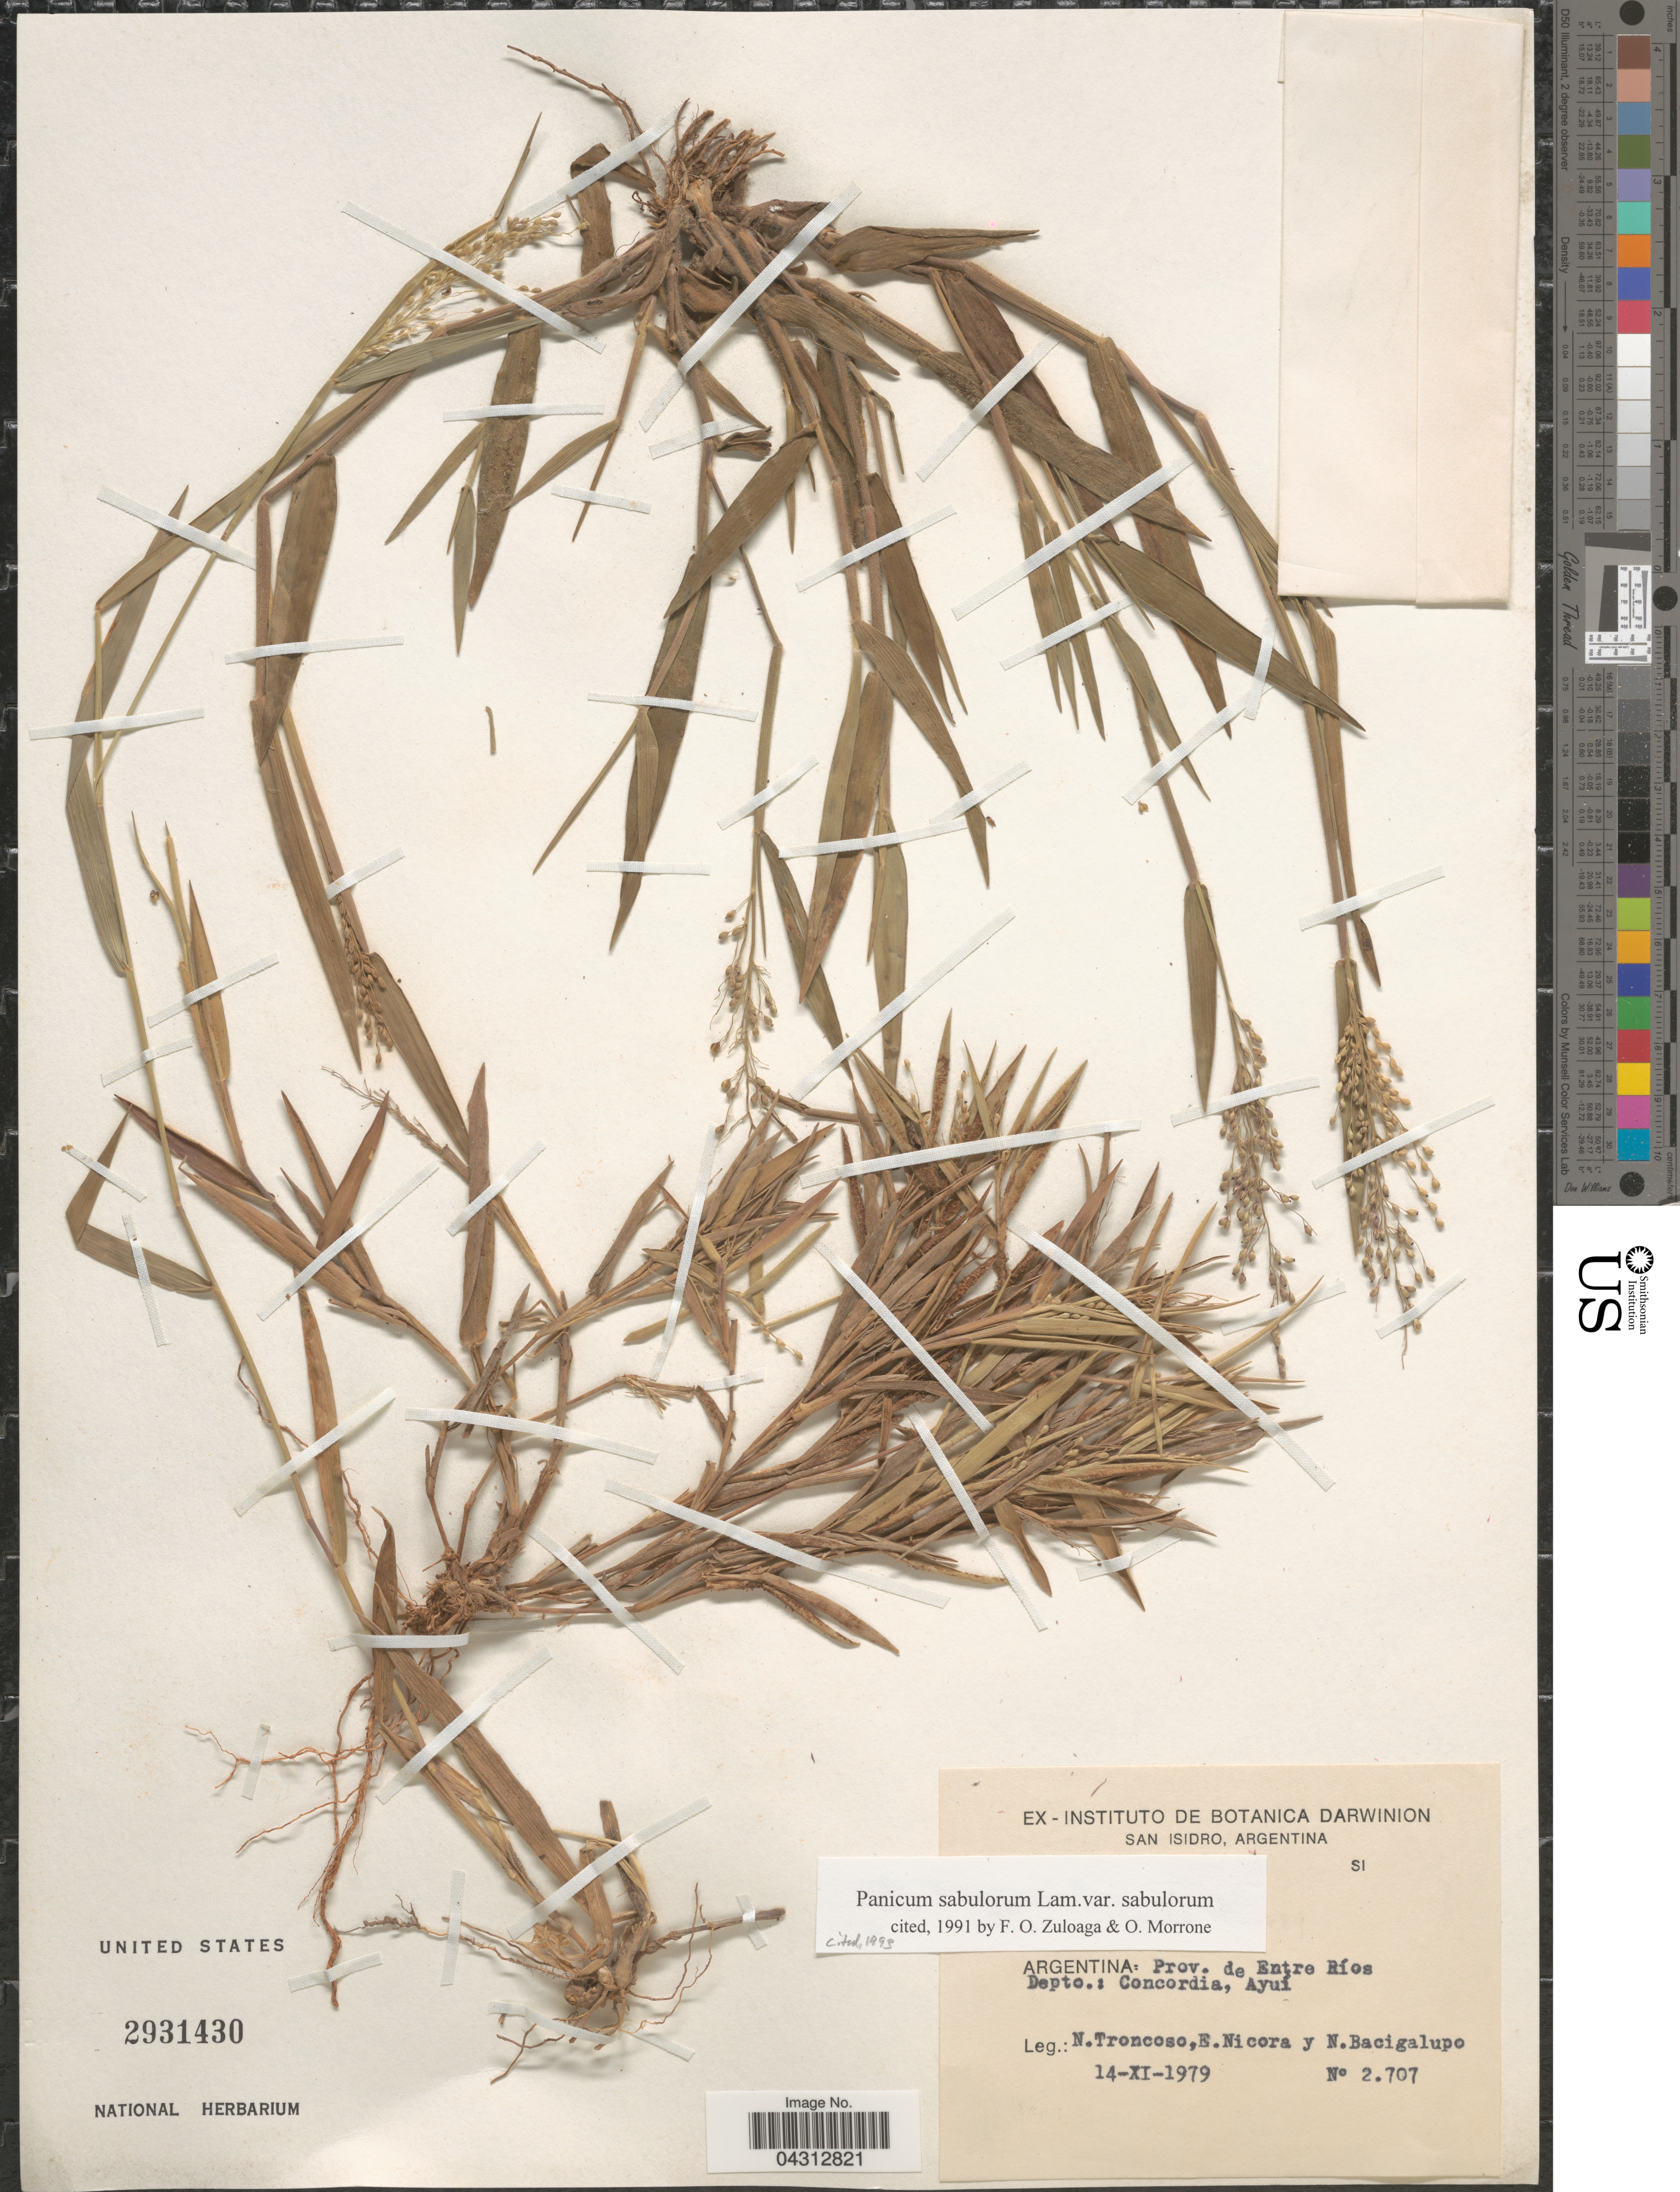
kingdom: Plantae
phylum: Tracheophyta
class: Liliopsida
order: Poales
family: Poaceae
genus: Dichanthelium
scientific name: Dichanthelium sabulorum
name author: (Lam.) Gould & C.A. Clark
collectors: N. Troncoso, E. Nicora & N. M. Bacigalupo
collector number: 2707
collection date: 1979-11-14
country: Argentina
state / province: Entre Rios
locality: Depto.: Concordia, Ayuí.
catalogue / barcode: US 2931430